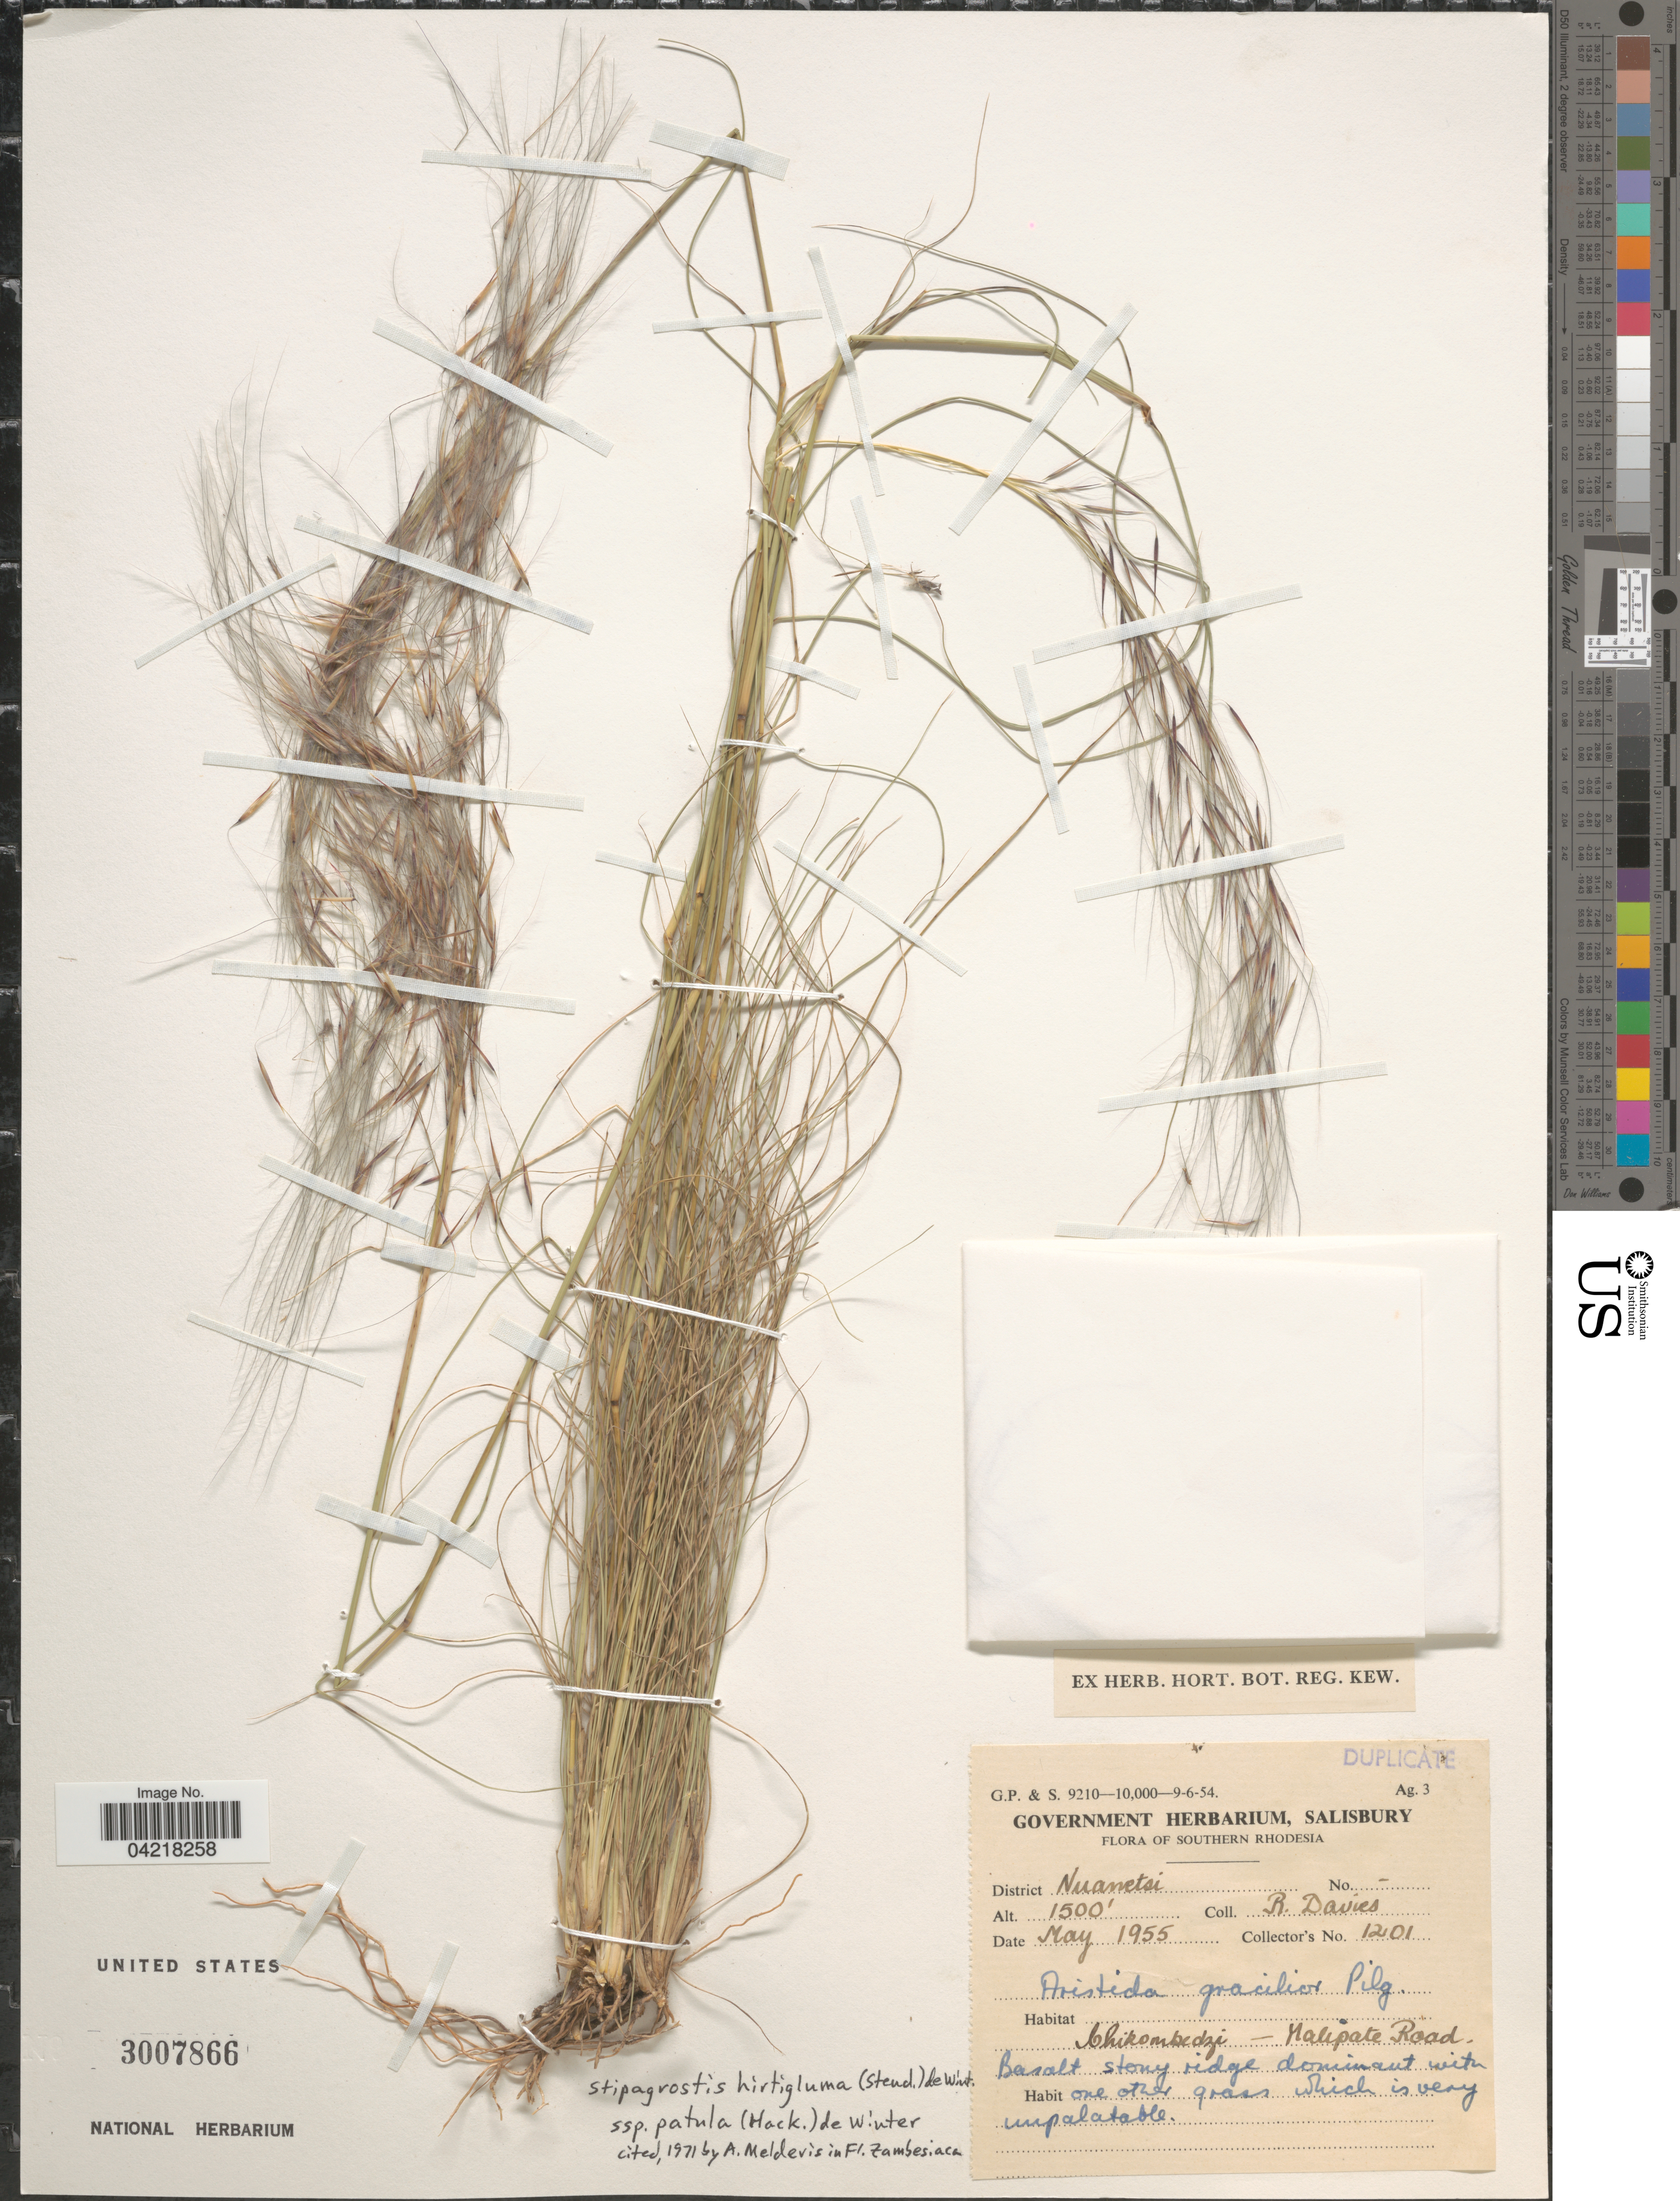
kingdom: Plantae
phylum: Tracheophyta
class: Liliopsida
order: Poales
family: Poaceae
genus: Stipagrostis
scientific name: Stipagrostis hirtigluma subsp. patula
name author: (Hack.) De Winter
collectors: R. Davies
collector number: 1201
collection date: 1955-05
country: Zimbabwe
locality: Southern Rhodesia. District Nuanetsi. Chikombedzi-Malipate Road.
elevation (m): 457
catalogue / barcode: US 3007866